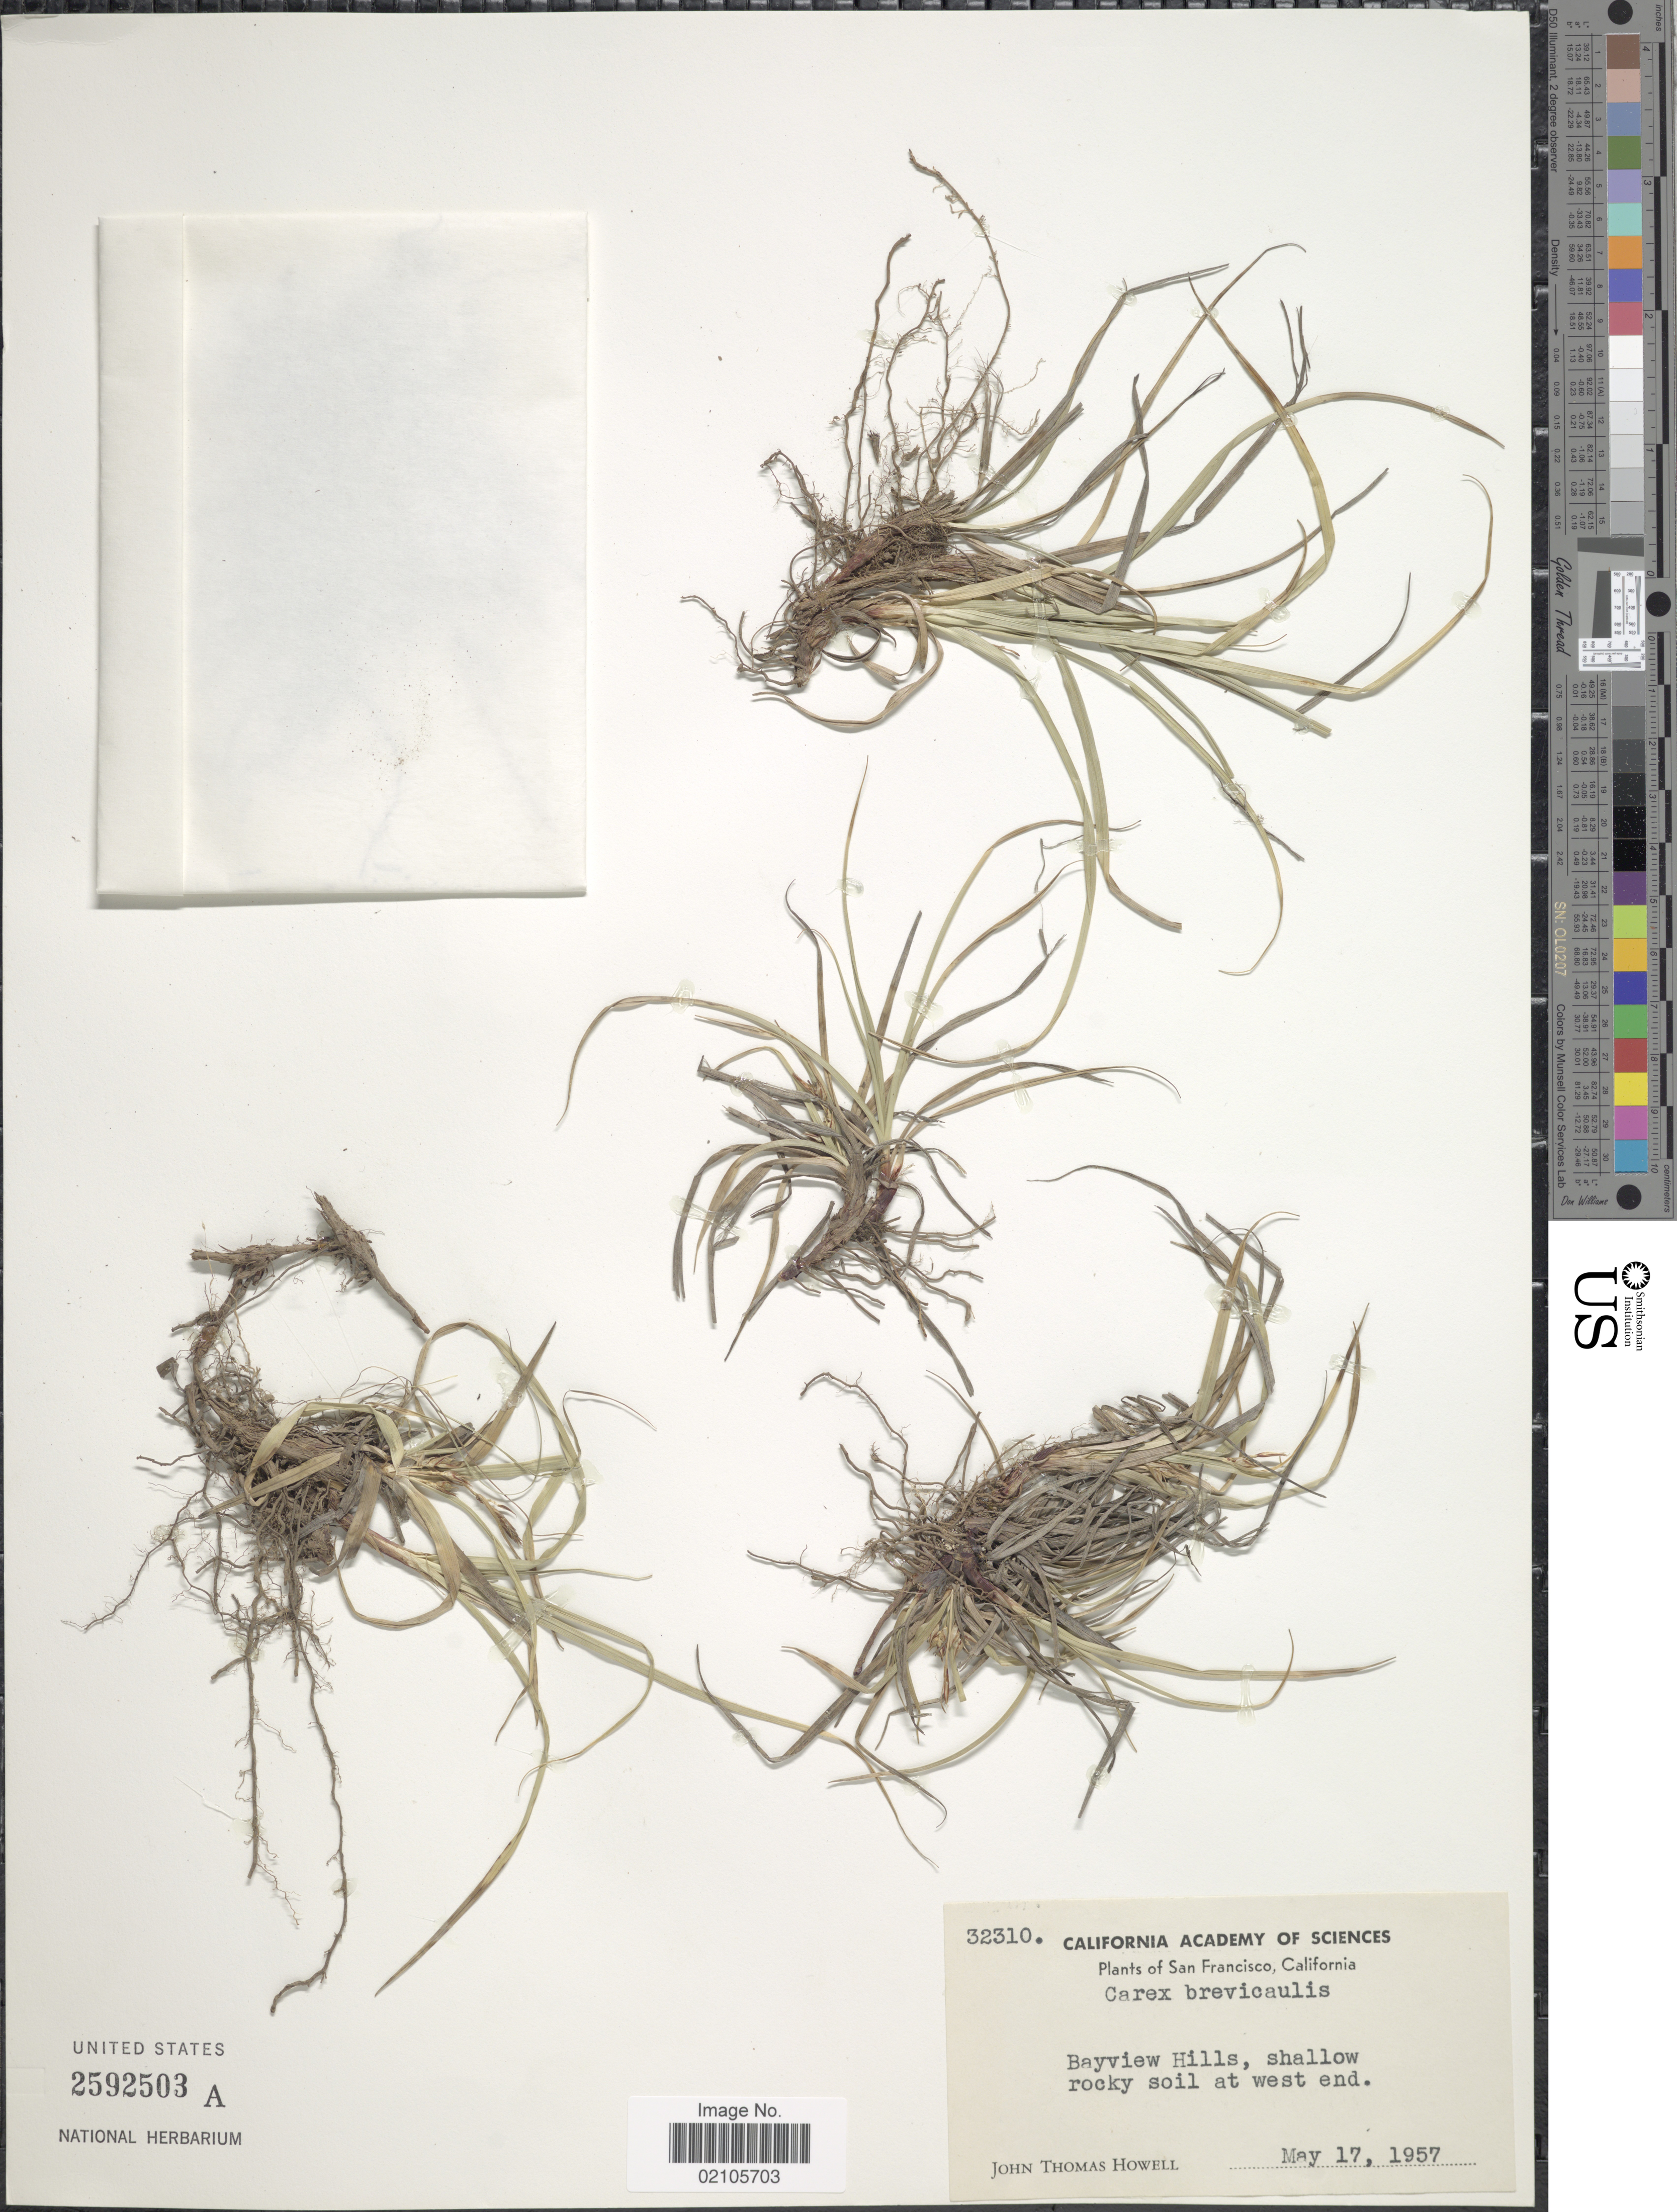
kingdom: Plantae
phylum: Tracheophyta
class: Liliopsida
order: Poales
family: Cyperaceae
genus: Carex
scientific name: Carex brevicaulis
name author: Thouars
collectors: J. T. Howell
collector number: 32310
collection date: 1957-05-17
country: United States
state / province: California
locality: Bayview Hills, shallow rocky soil at west end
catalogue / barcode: US 2592503A